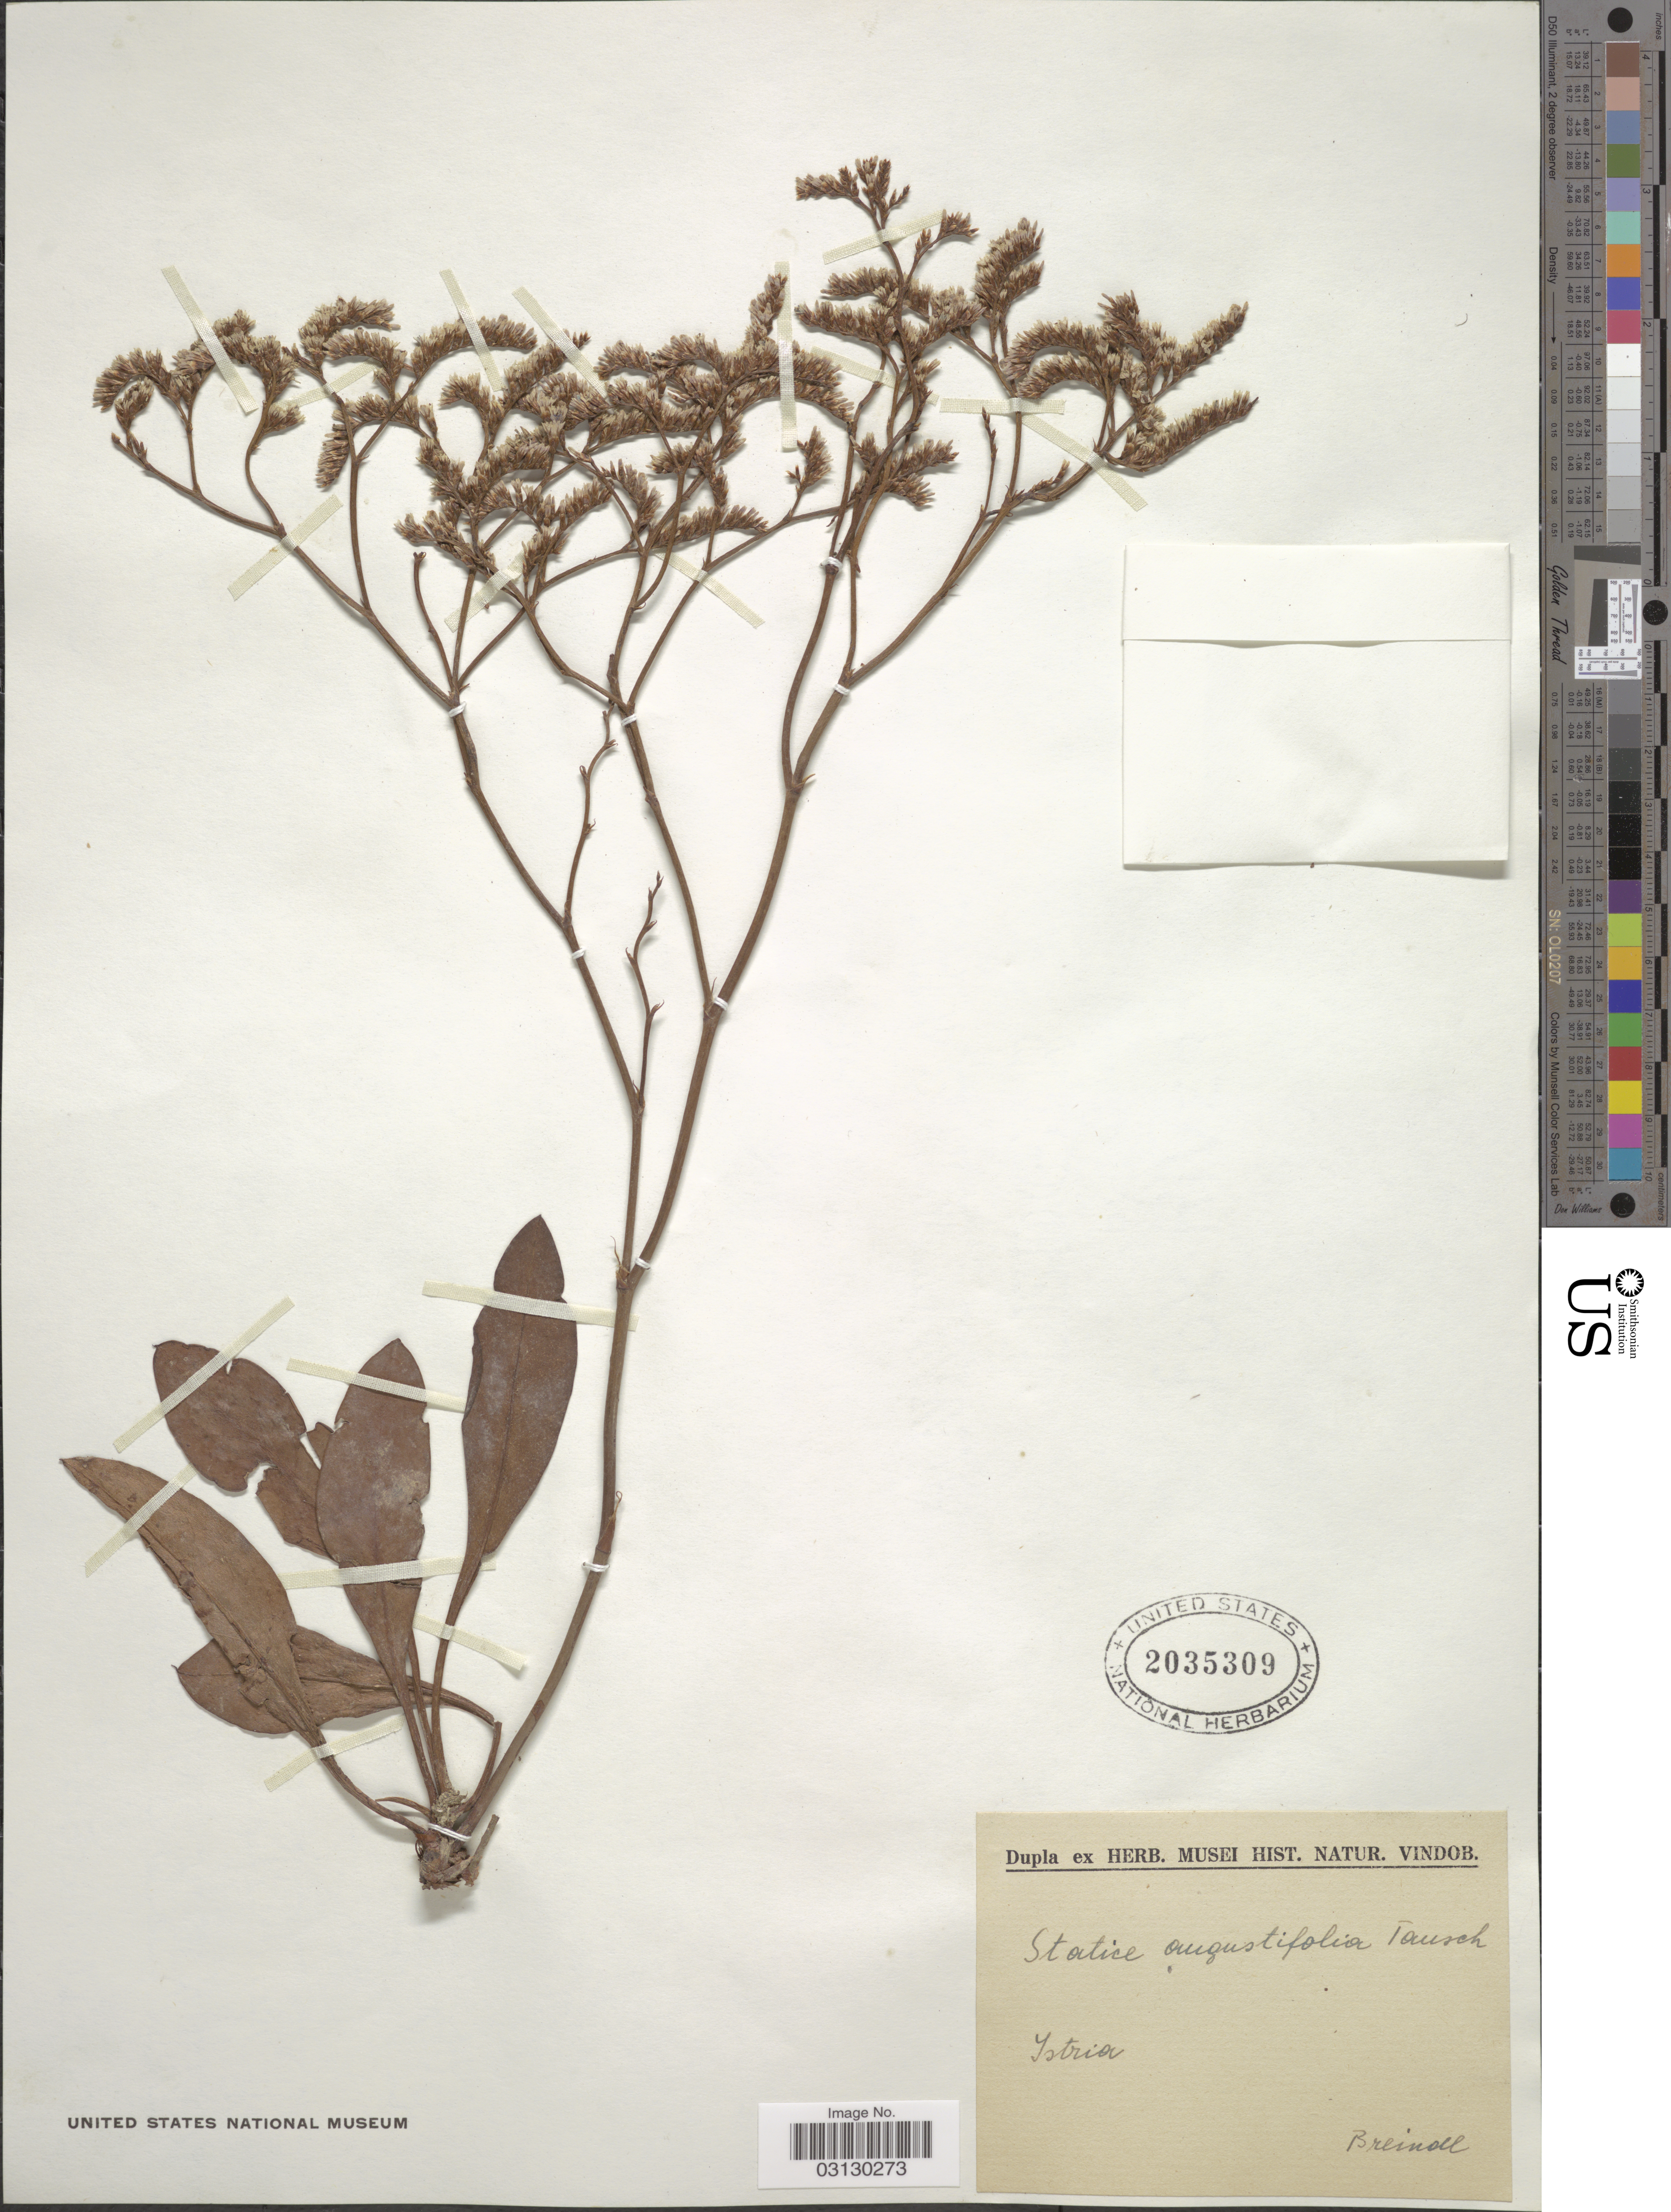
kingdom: Plantae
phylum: Tracheophyta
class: Magnoliopsida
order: Caryophyllales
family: Plumbaginaceae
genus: Limonium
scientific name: Limonium angustifolium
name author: (Tausch) Turrill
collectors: Breindl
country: Croatia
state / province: Istria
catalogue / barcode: US 2035309